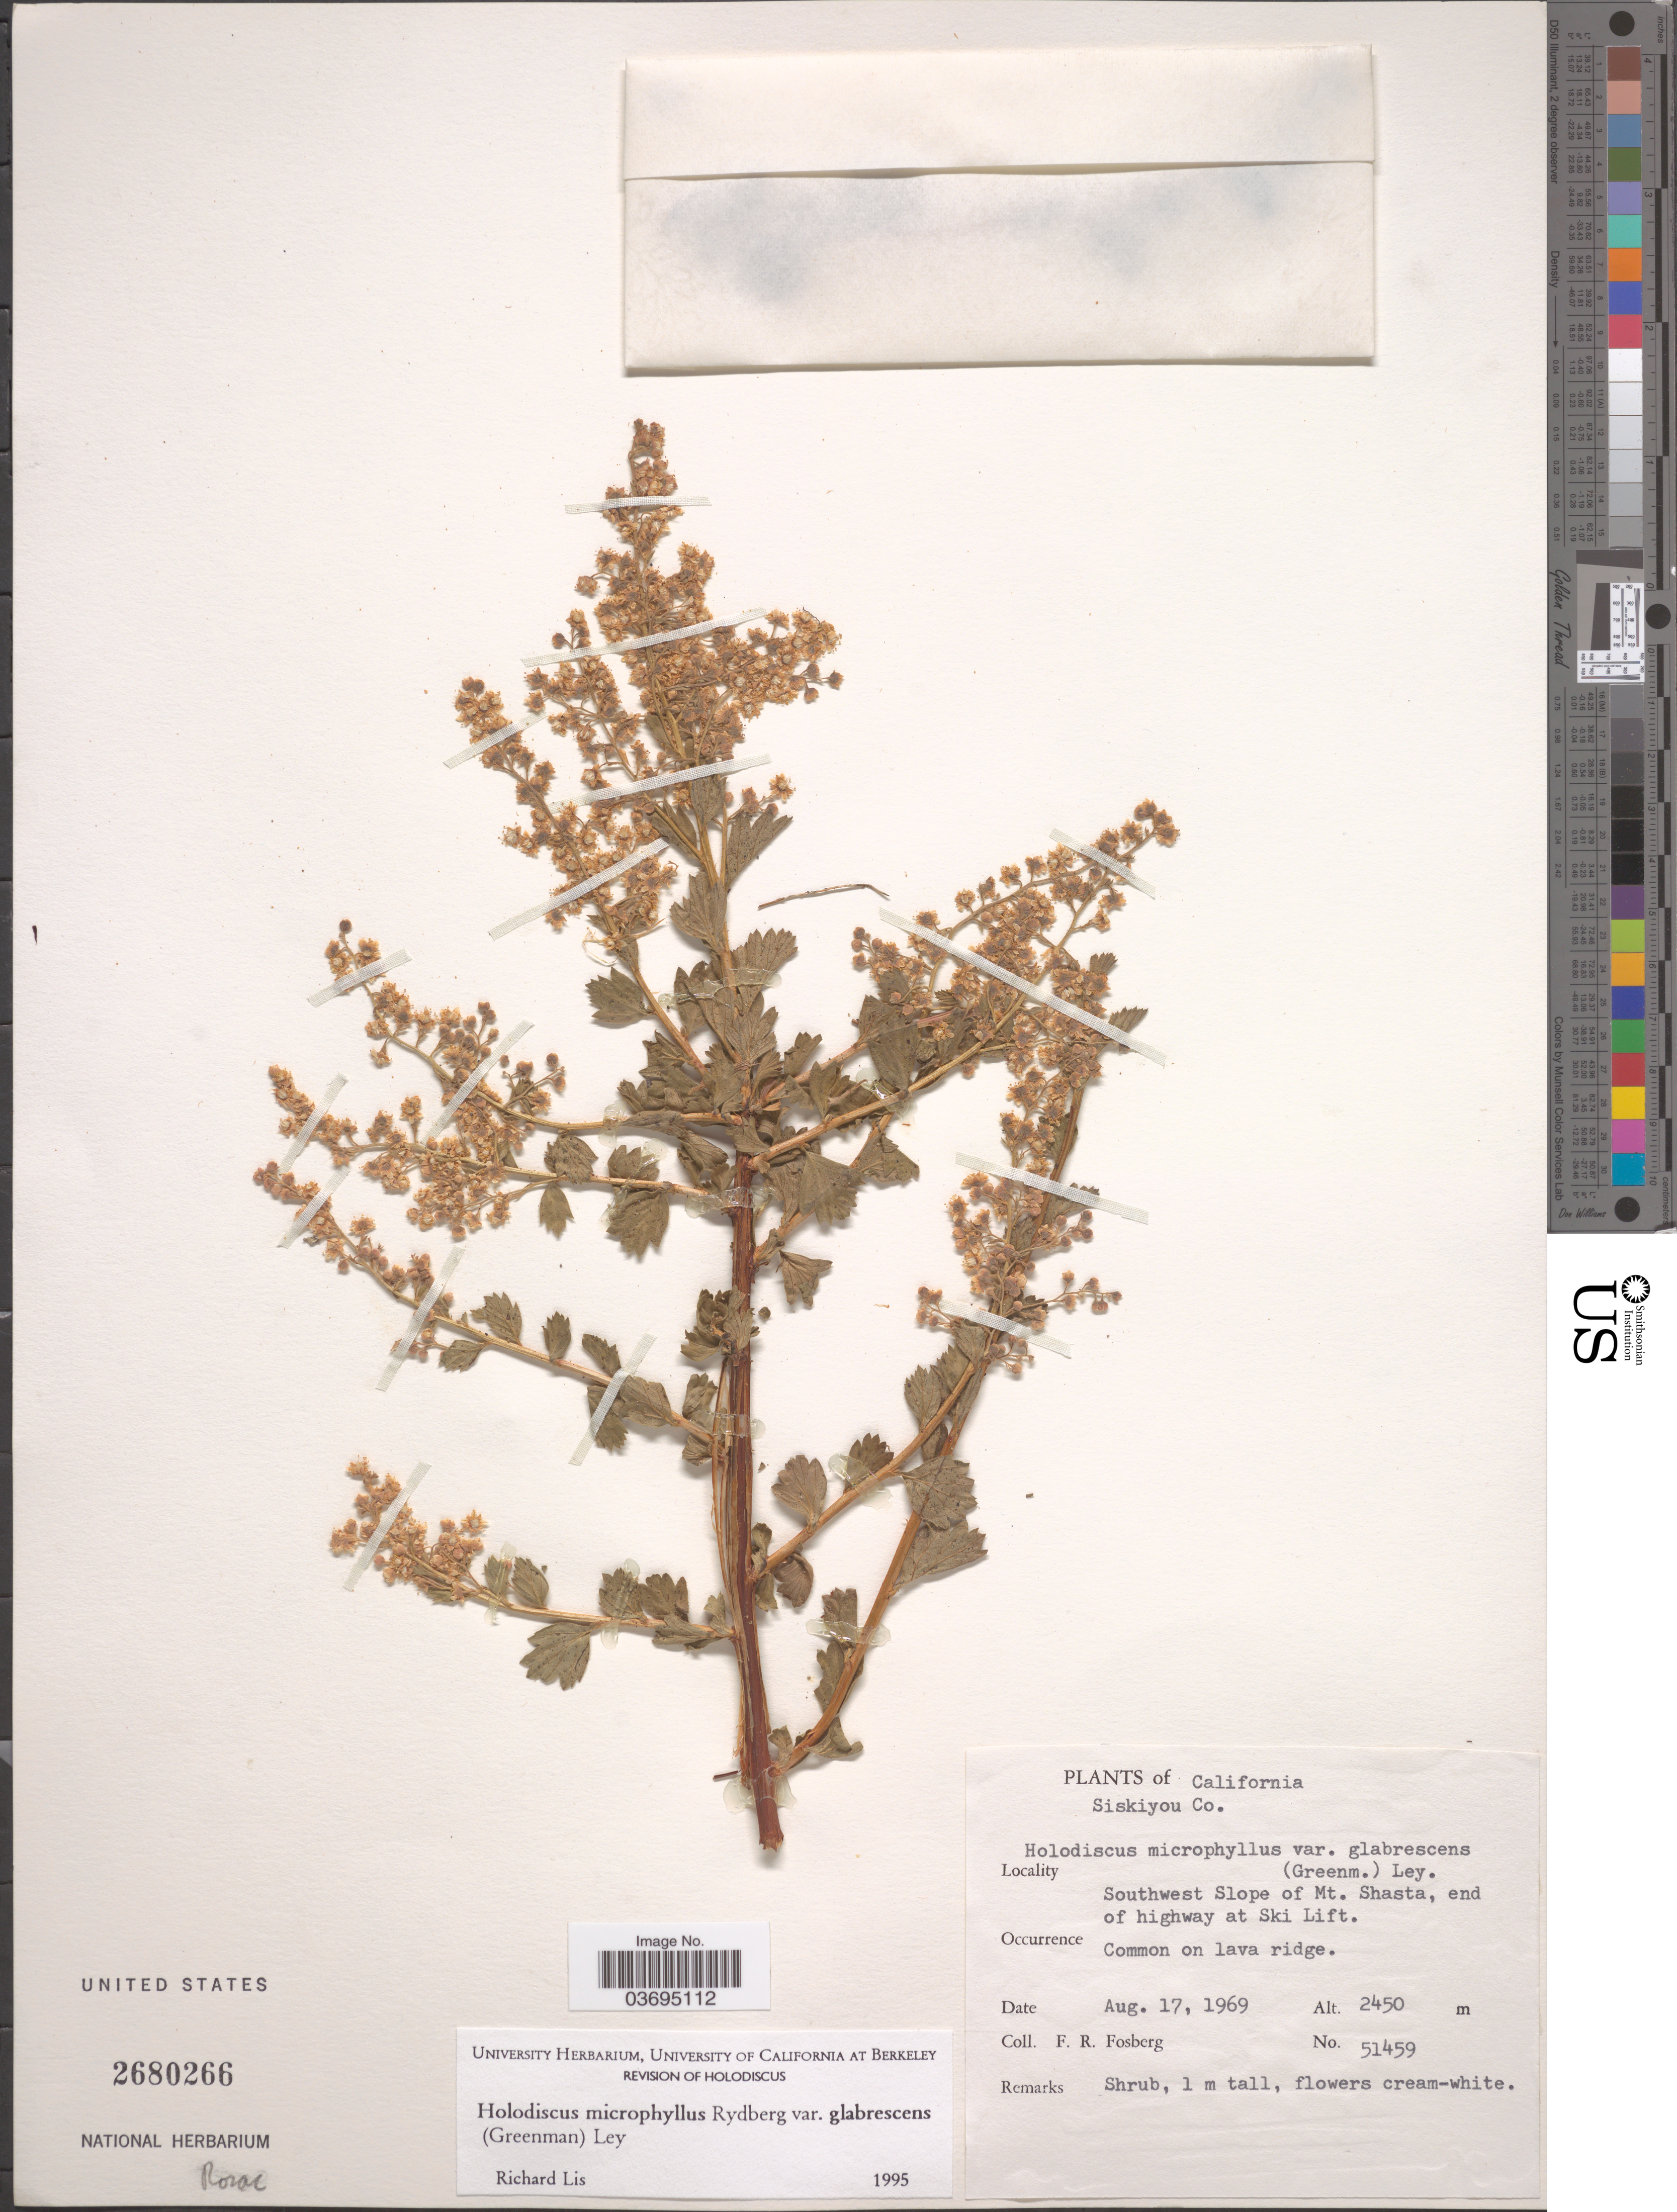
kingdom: Plantae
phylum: Tracheophyta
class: Magnoliopsida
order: Rosales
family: Rosaceae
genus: Holodiscus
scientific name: Holodiscus discolor var. glabrescens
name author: (Greenm.) Jeps.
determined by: Strong, Mark T., (BOT), Smithsonian Institution - National Museum of Natural History (UNITED STATES)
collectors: F. R. Fosberg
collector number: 51459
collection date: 1969-08-17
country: United States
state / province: California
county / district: Siskiyou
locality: Siskiyou Co. Southwest Slope of Mt. Shasta, end of highway at Ski Lift.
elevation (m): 2450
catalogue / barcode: US 2680266